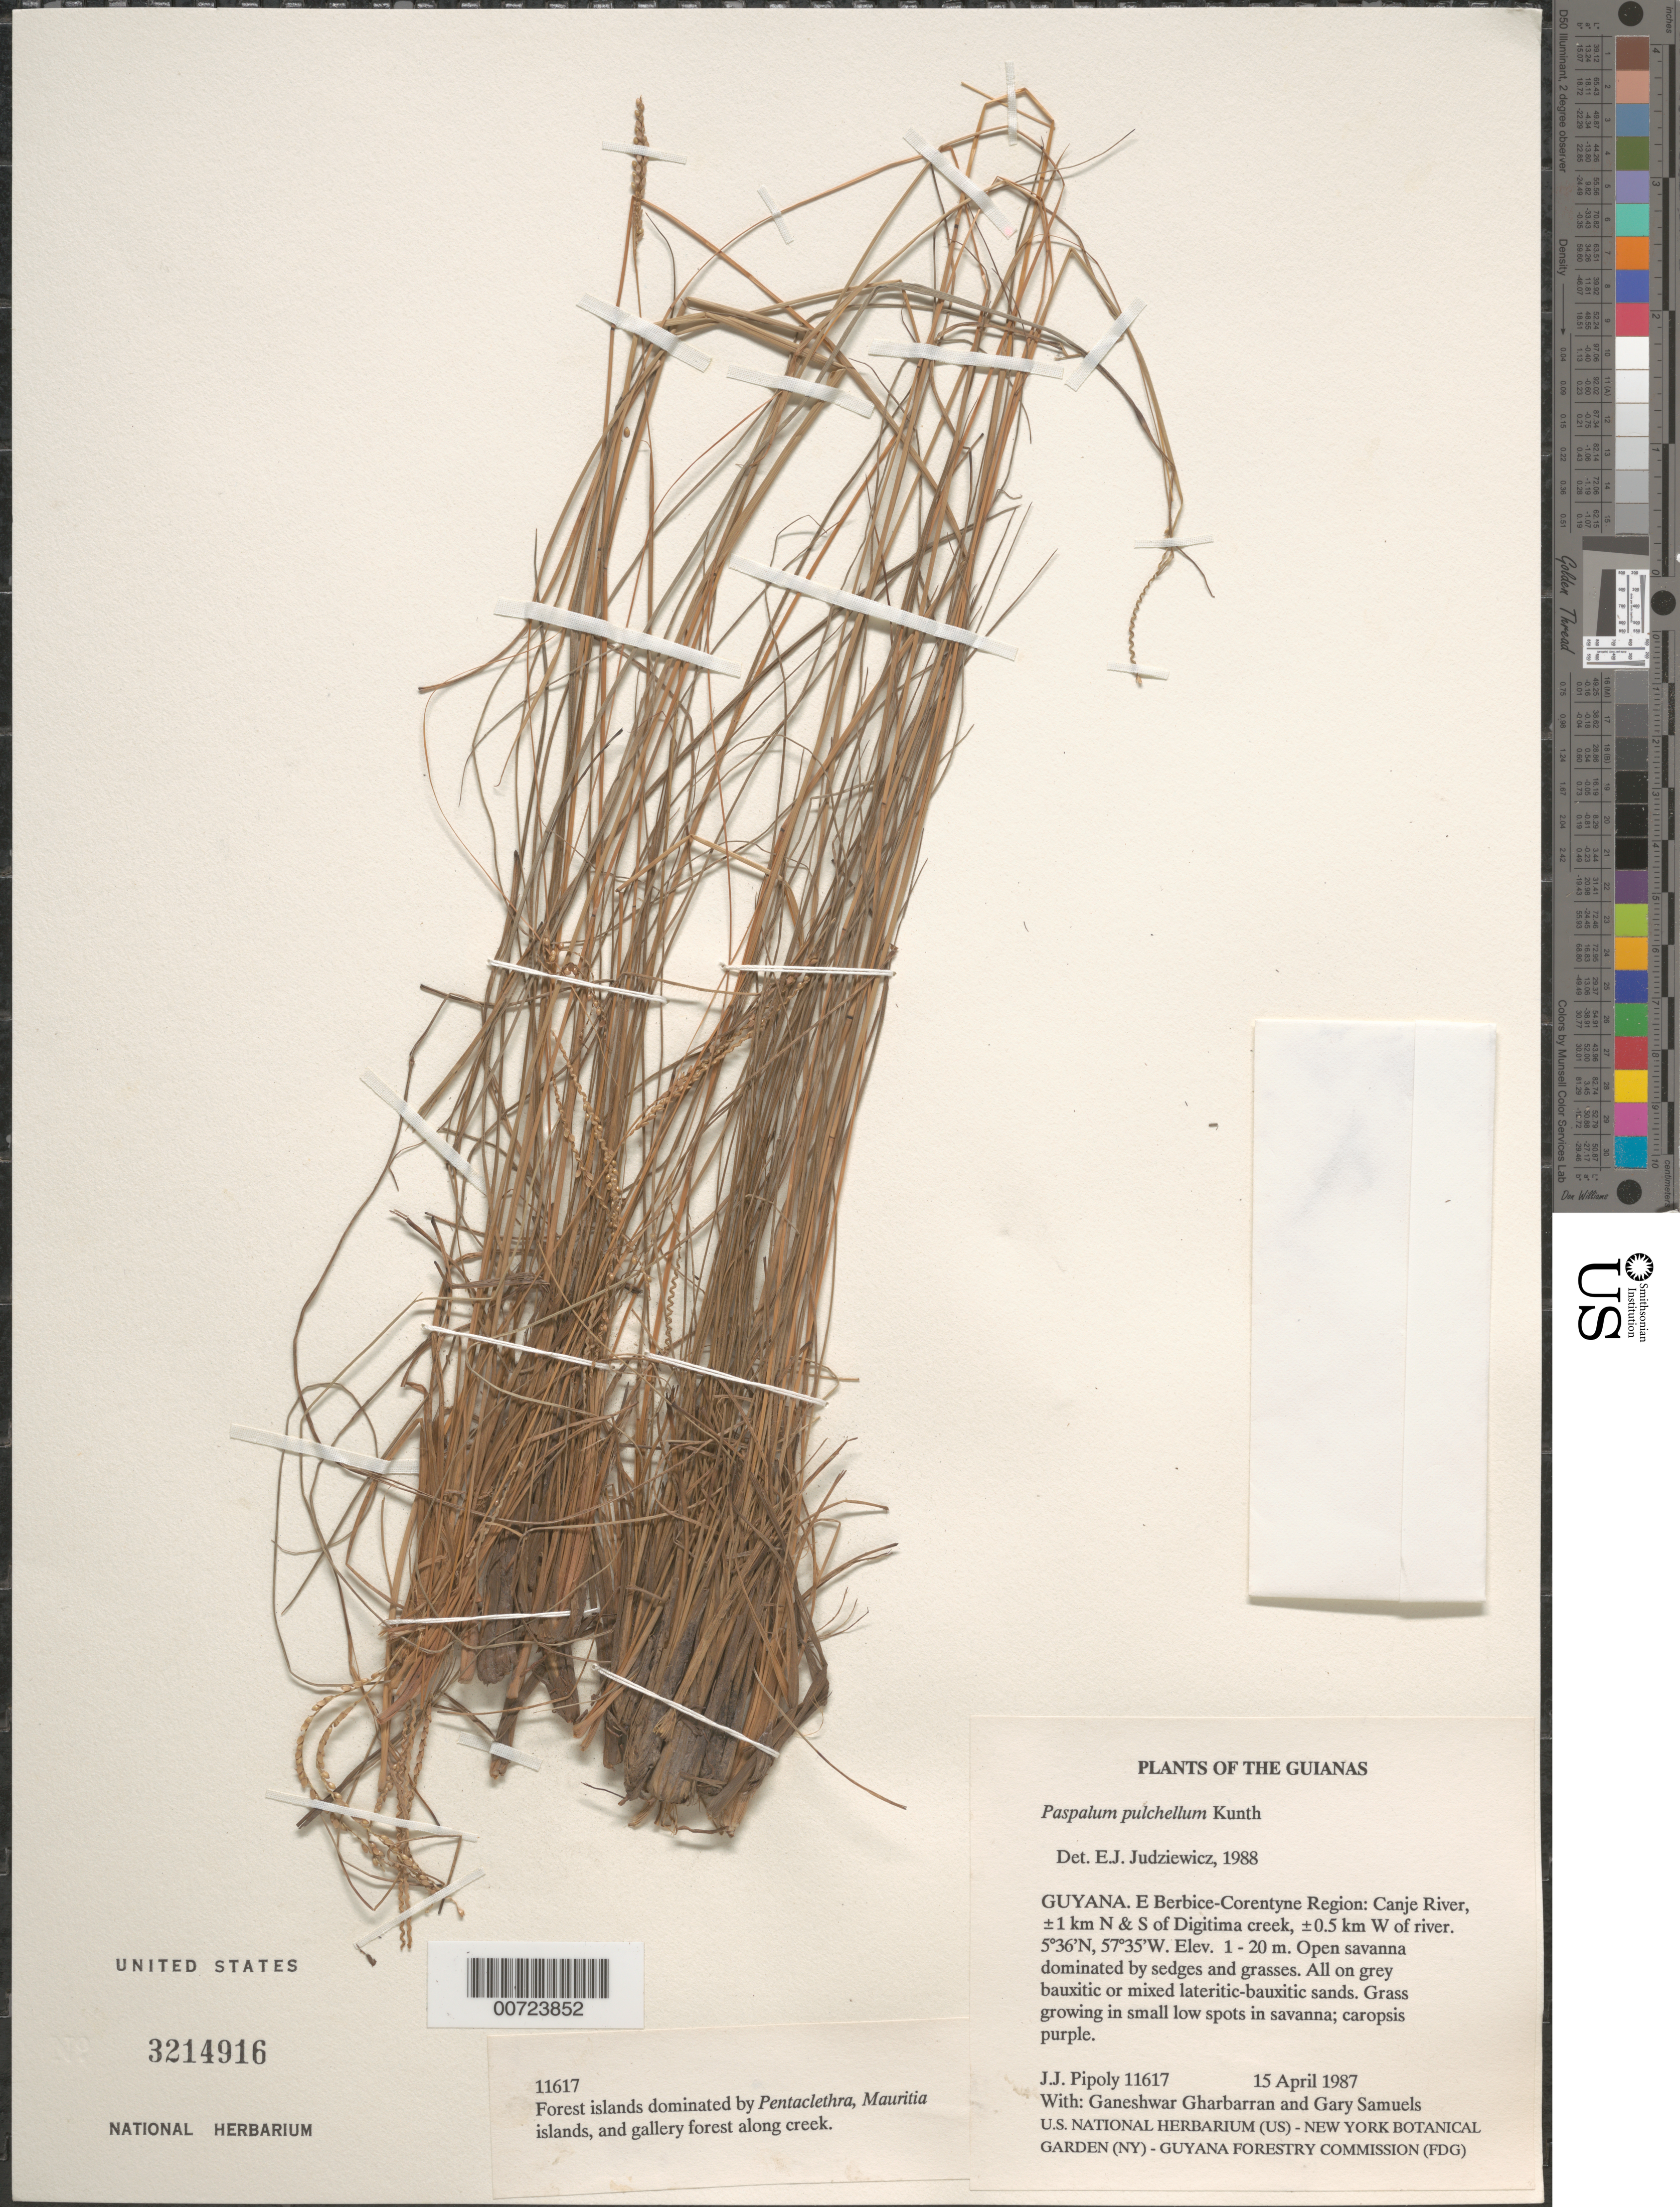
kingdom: Plantae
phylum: Tracheophyta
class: Liliopsida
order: Poales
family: Poaceae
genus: Paspalum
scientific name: Paspalum pulchellum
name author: Kunth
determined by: Judziewicz, E. J.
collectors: J. J. Pipoly, G. Gharbarran & G. Samuels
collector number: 11617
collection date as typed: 15 April 1987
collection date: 1987-04-15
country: Guyana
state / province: E. Berbice-Corentyne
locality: Canje River, ±1 km N & S of Digitima creek, ±0.5 km W of river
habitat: Open savanna dominated by sedges and grasses. All on grey bauxitic or mixed lateritic-bauxitic sands. Forest islands dominated by Pentaclethra, Mauritia islands, and gallery forest along creek.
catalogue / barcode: US 3214916